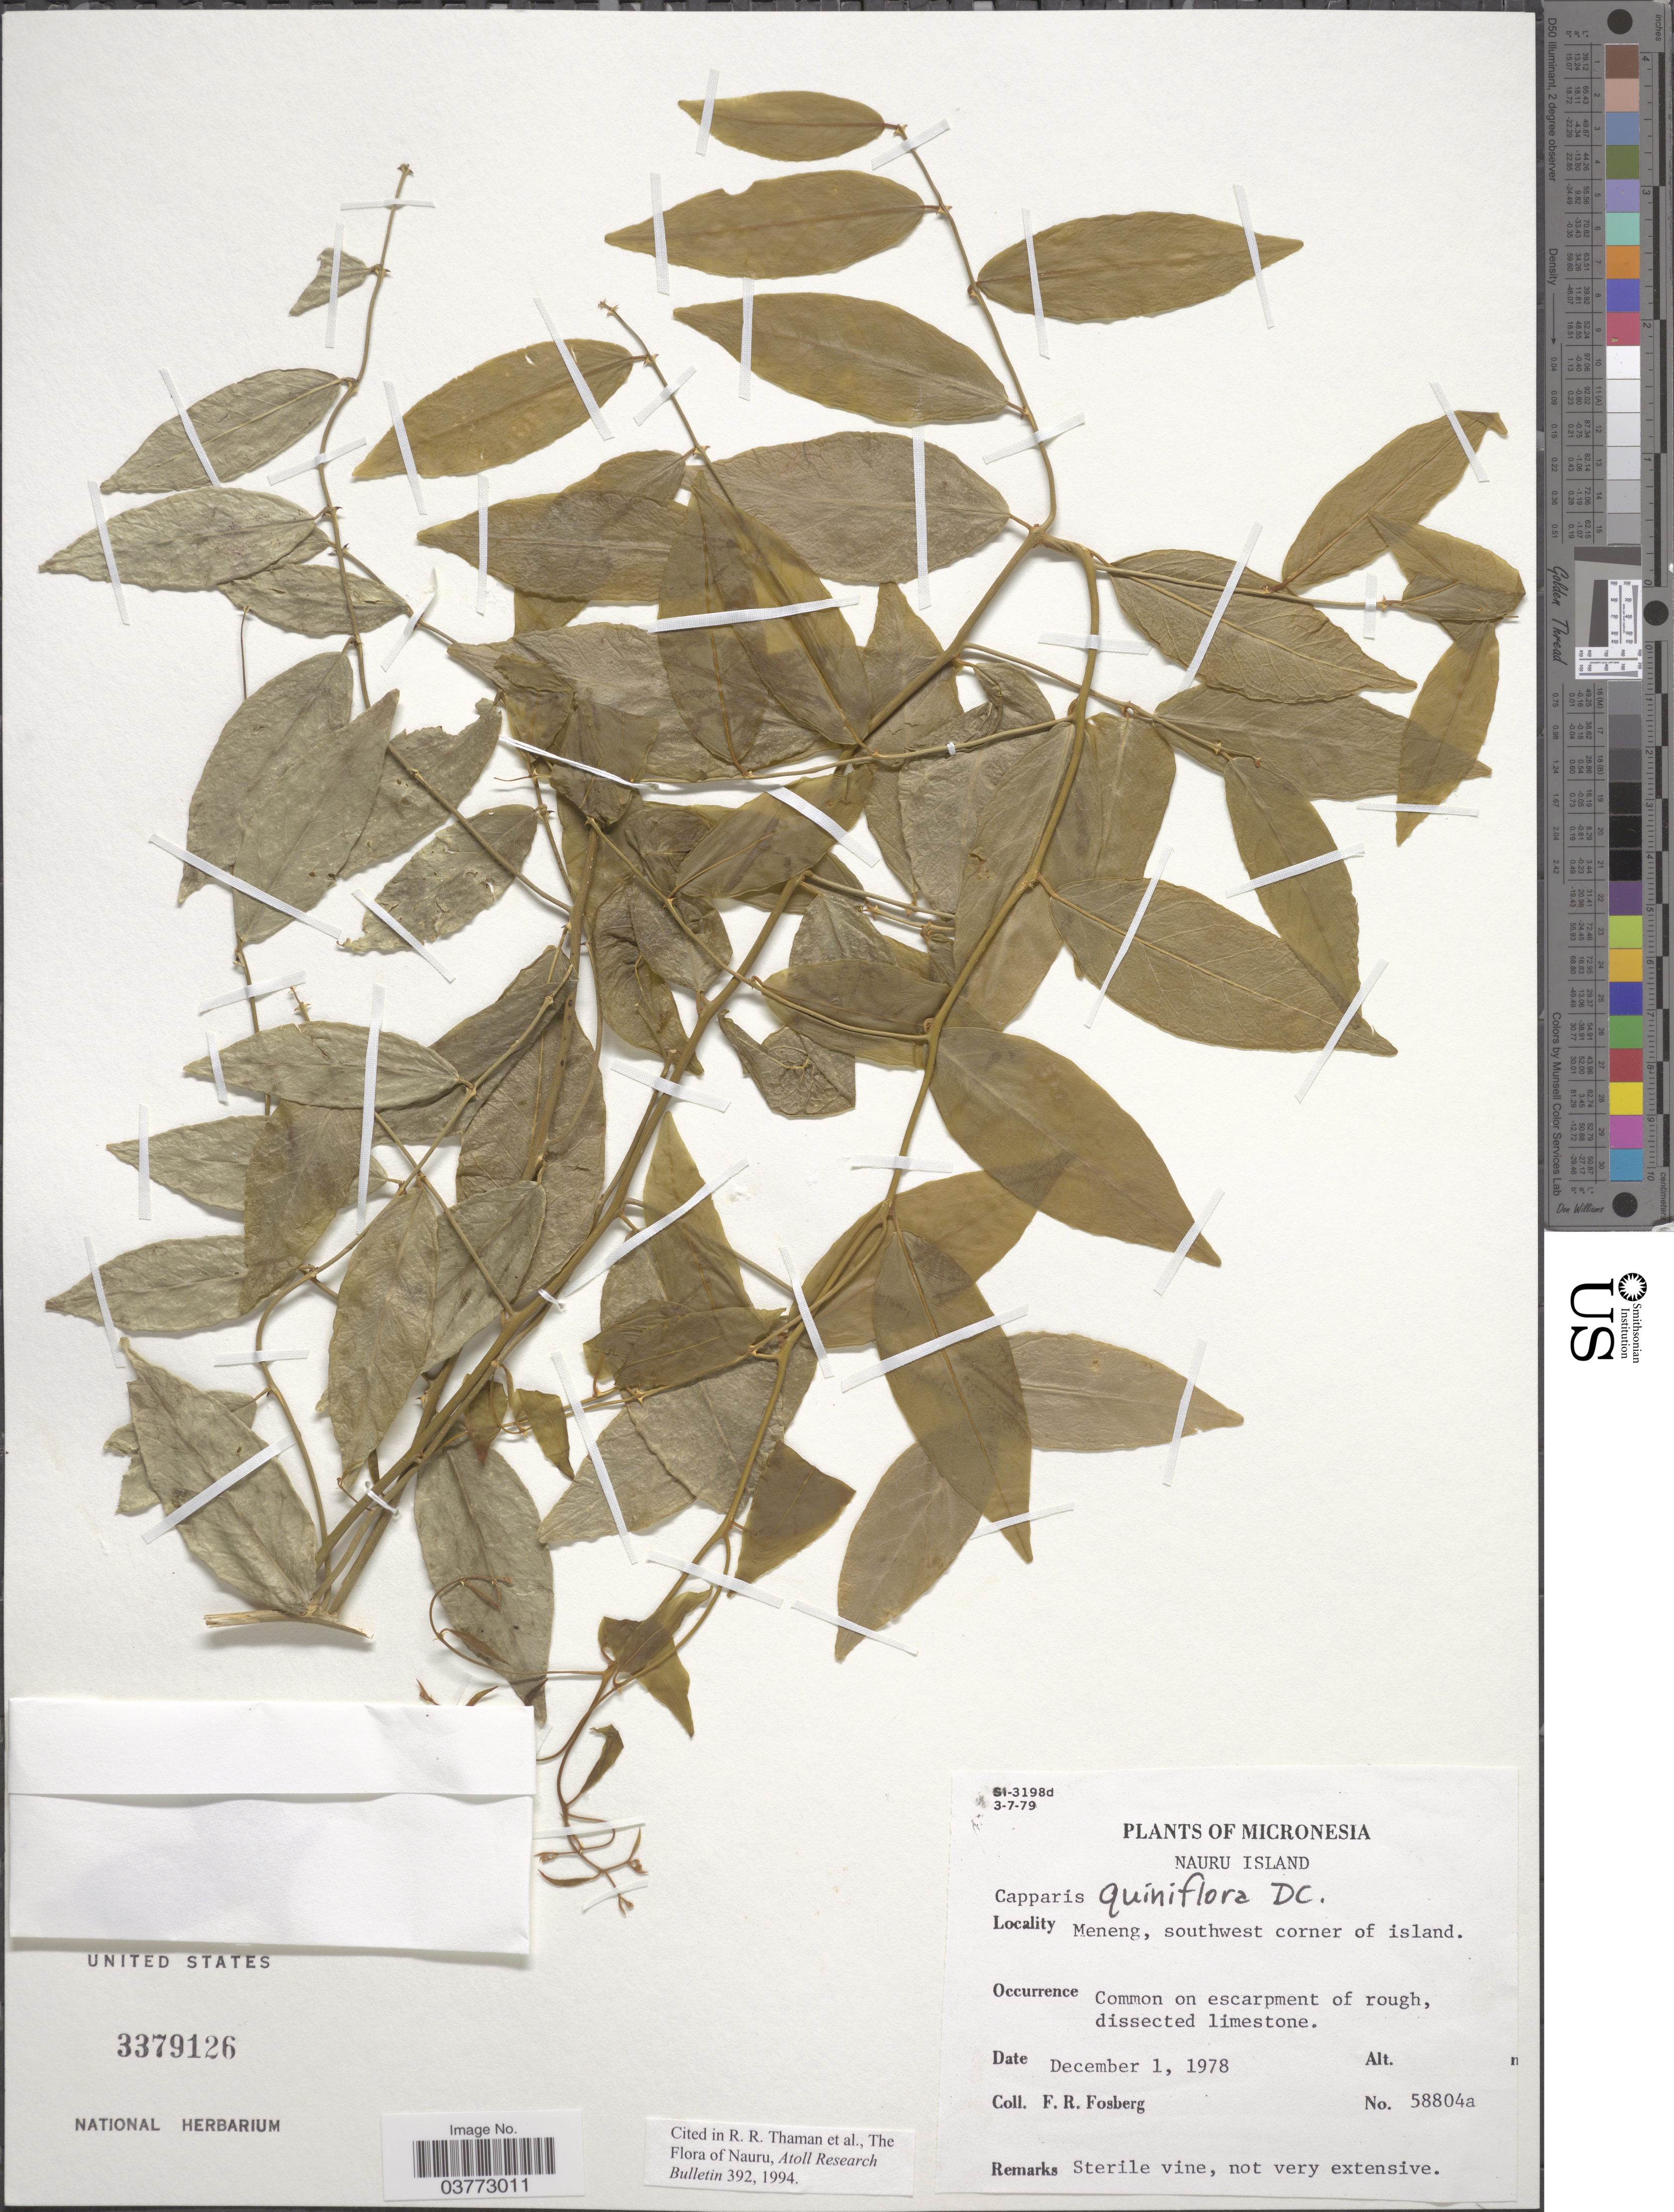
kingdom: Plantae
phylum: Tracheophyta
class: Magnoliopsida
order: Brassicales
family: Capparaceae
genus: Capparis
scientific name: Capparis quiniflora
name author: DC.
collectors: F. R. Fosberg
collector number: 58804a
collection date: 1978-12-01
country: Nauru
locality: Micronesia. Meneng, southwest corner of island.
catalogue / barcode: US 3379126